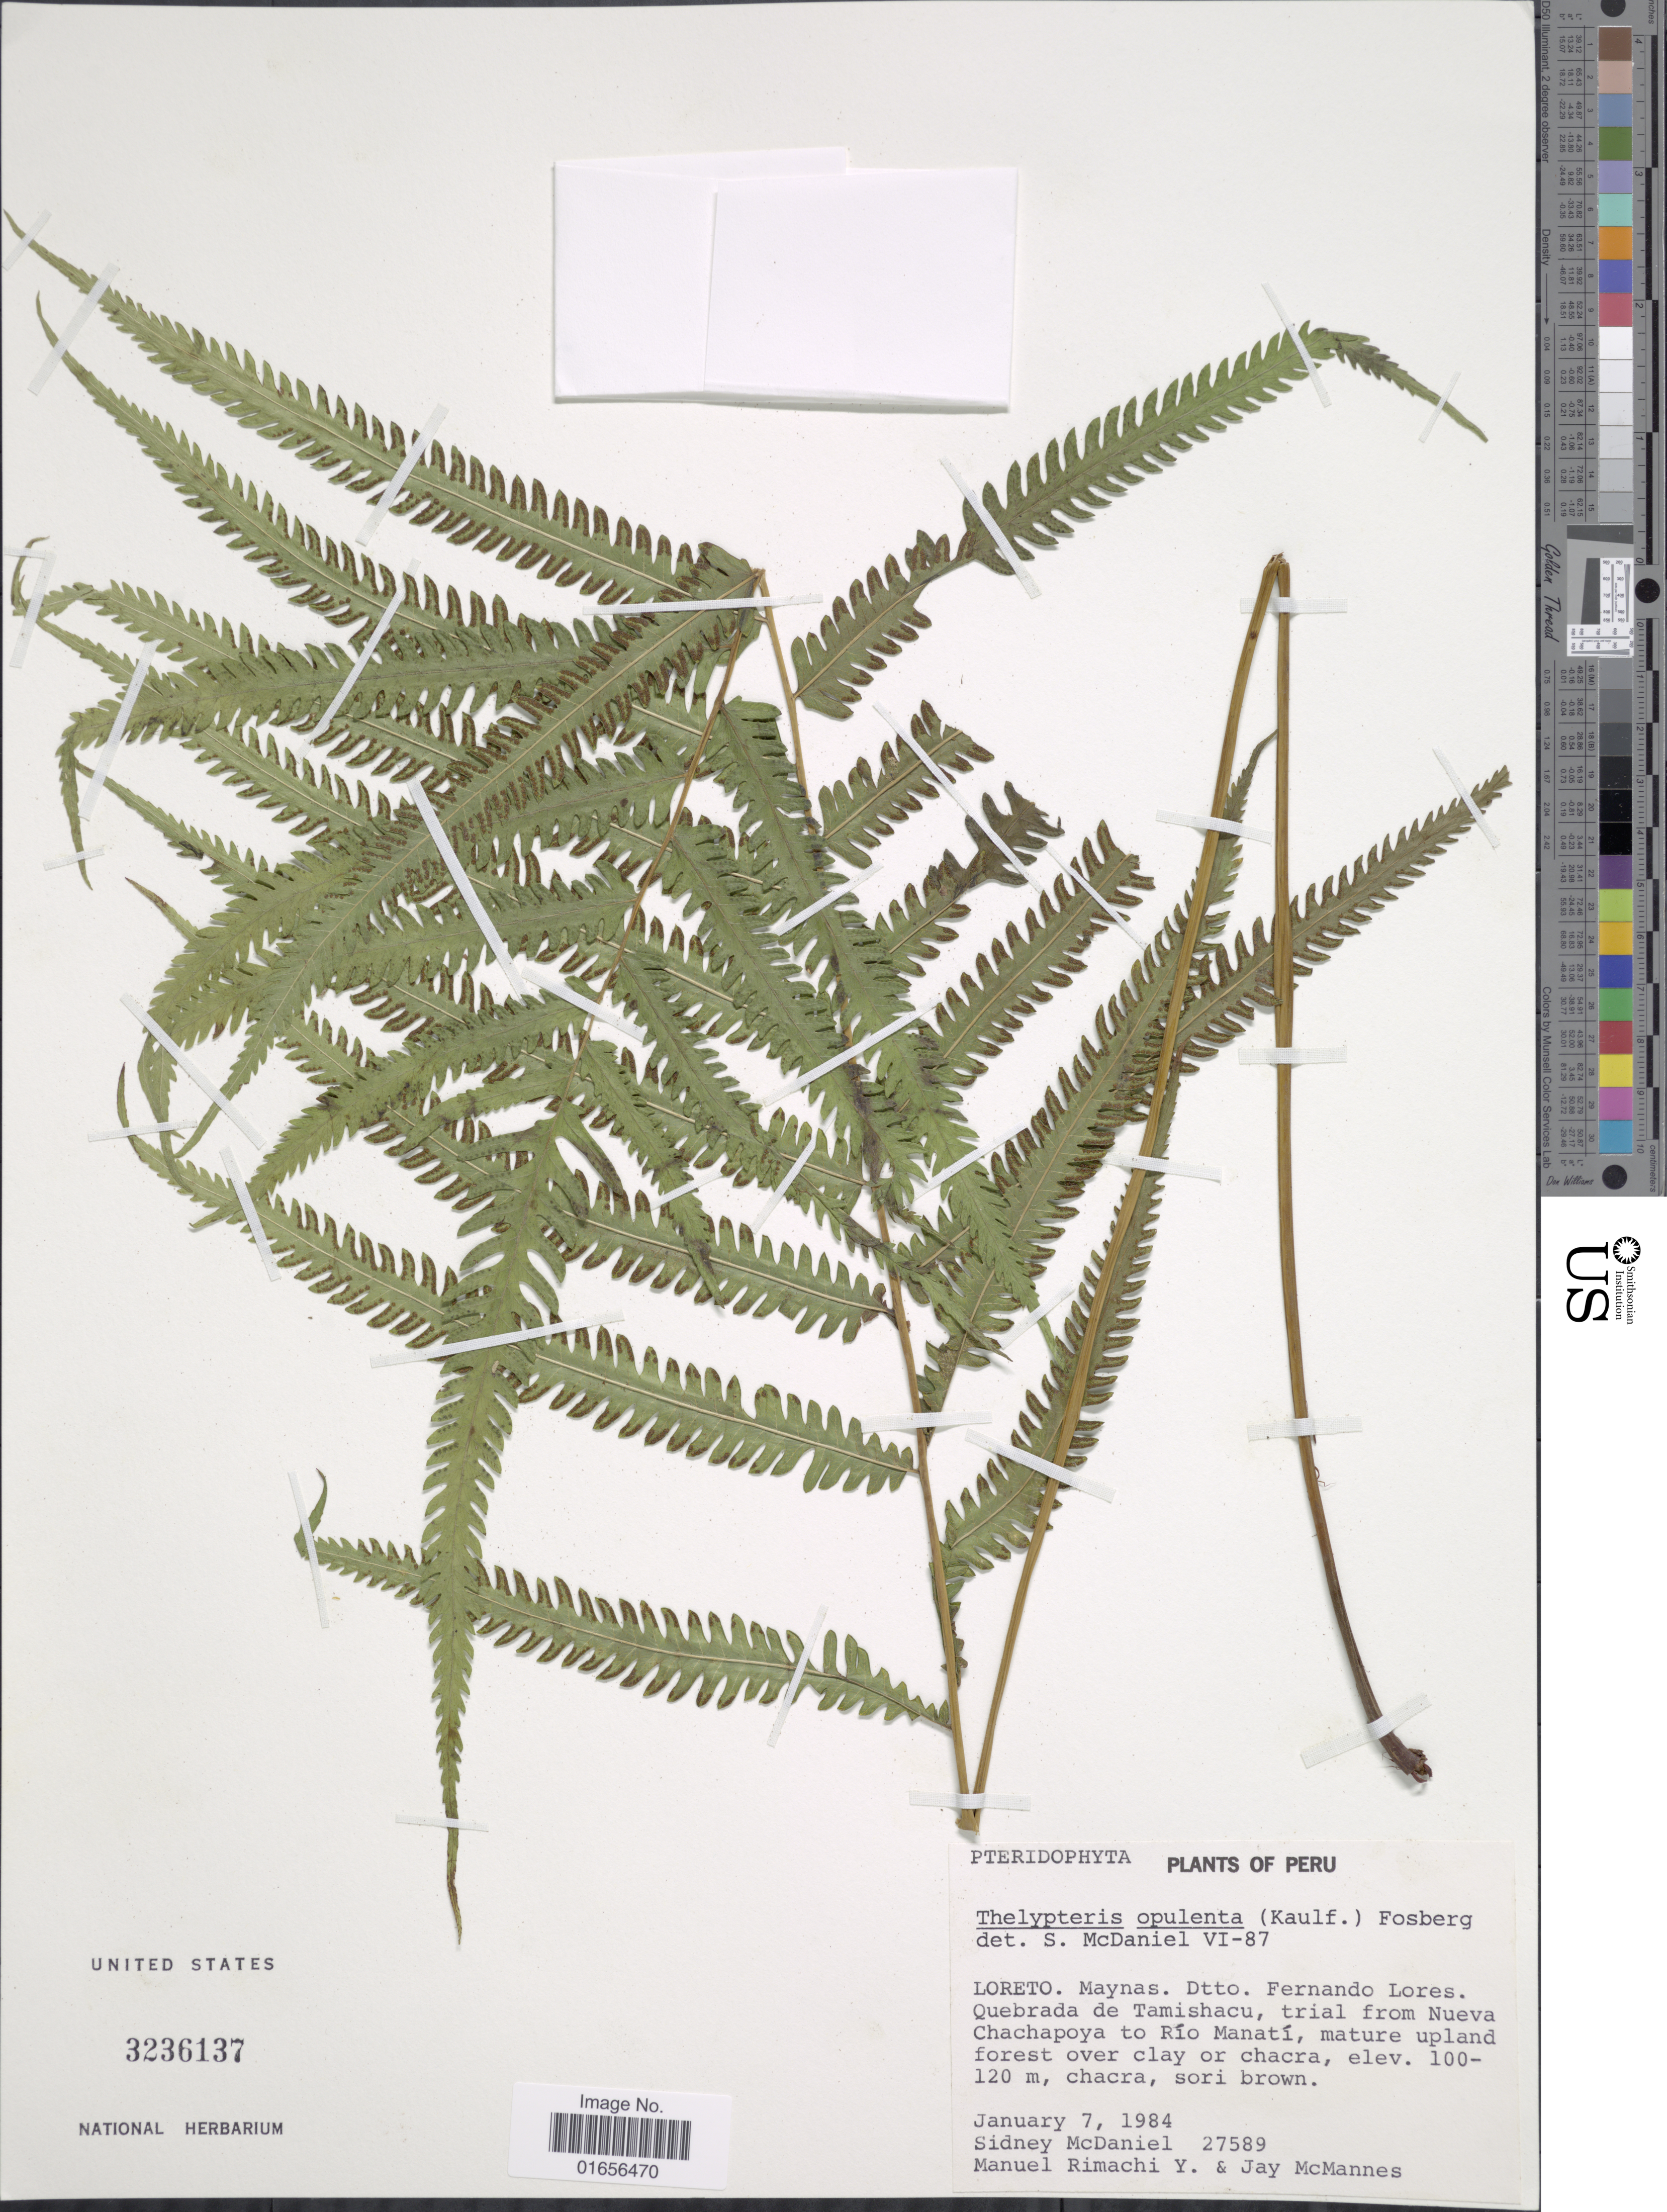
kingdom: Plantae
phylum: Tracheophyta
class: Polypodiopsida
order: Polypodiales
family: Thelypteridaceae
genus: Amphineuron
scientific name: Amphineuron opulentum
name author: (Kaulf.) Holttum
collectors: S. McDaniel, M. Rimachi Y. & J. McMannes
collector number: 27589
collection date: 1984-01-07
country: Peru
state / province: Loreto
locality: Peru, Loreto, Maynas, Dtto. Fernando Lores. Quebrada de Tamishacu, trail from Nueva Chachapoya to Río Manatí, mature upland forest over clay or chacra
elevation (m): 120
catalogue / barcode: US 3236137